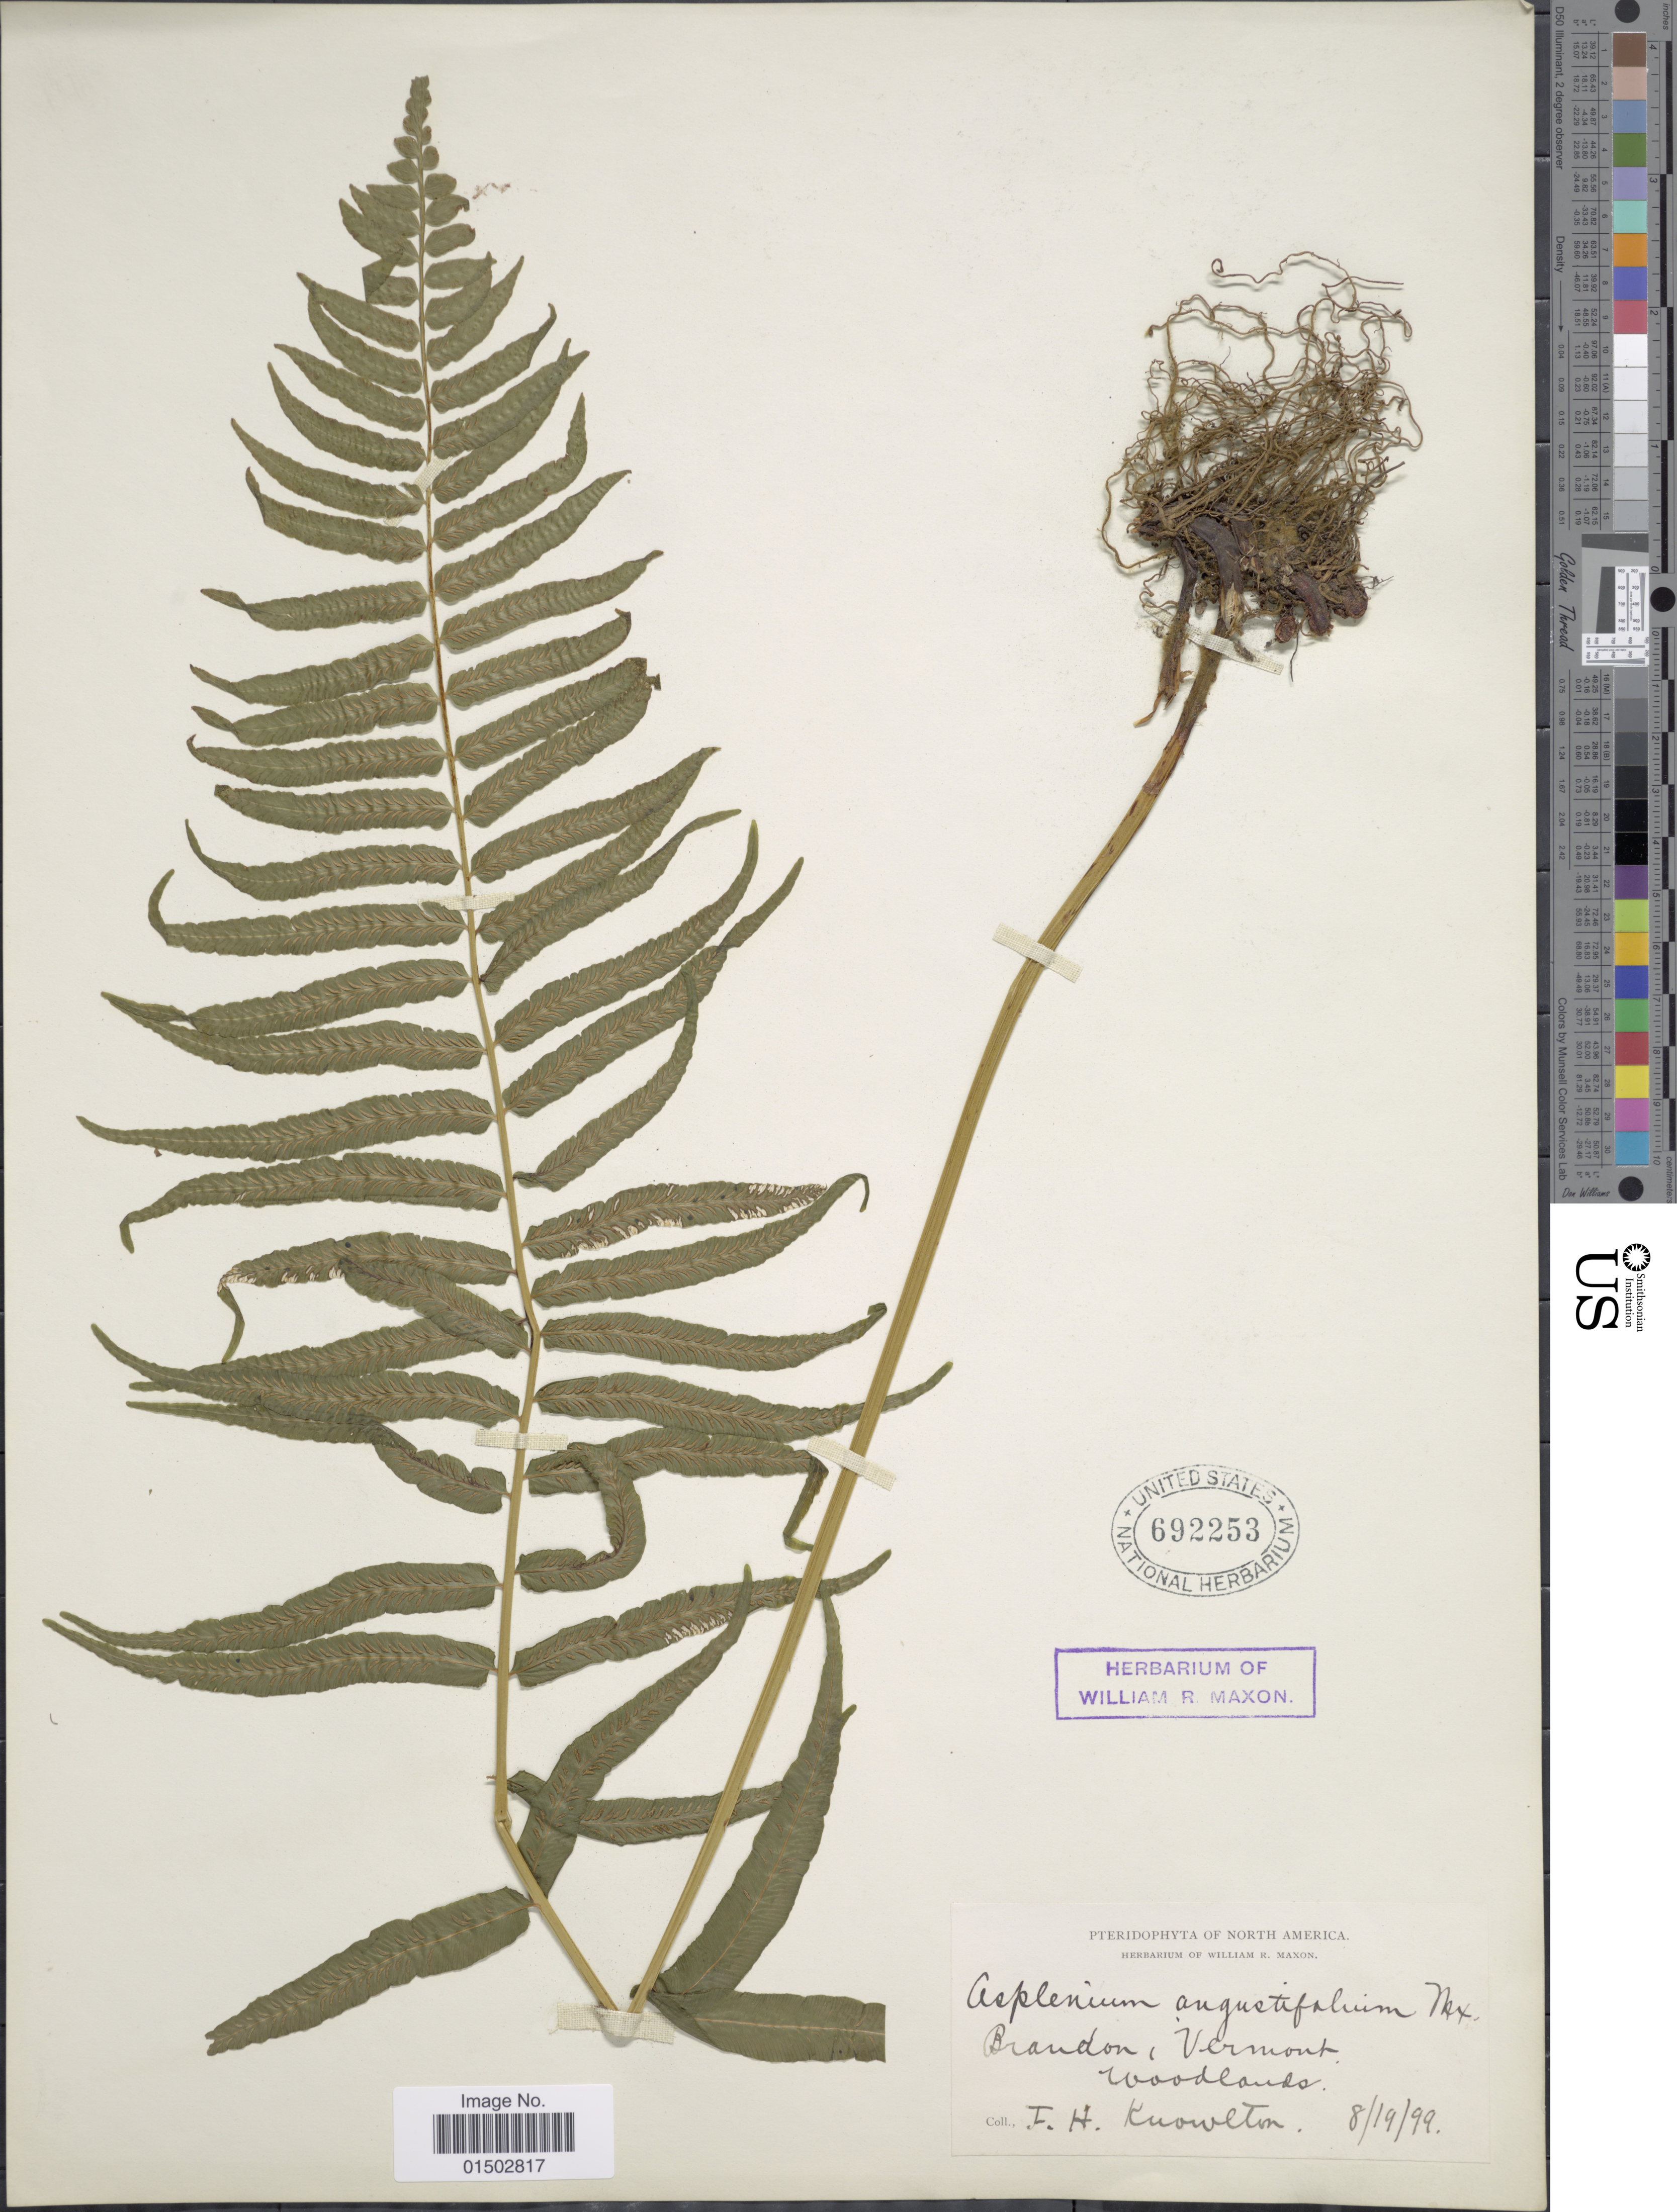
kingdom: Plantae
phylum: Tracheophyta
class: Polypodiopsida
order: Polypodiales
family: Diplaziopsidaceae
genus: Homalosorus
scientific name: Homalosorus pycnocarpos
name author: (Spreng.) Pic. Serm.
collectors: F. H. Knowlton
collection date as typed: Transcribed d/m/y: 19/8/99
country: United States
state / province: Vermont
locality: Brandon, woodlands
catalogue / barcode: US 692253